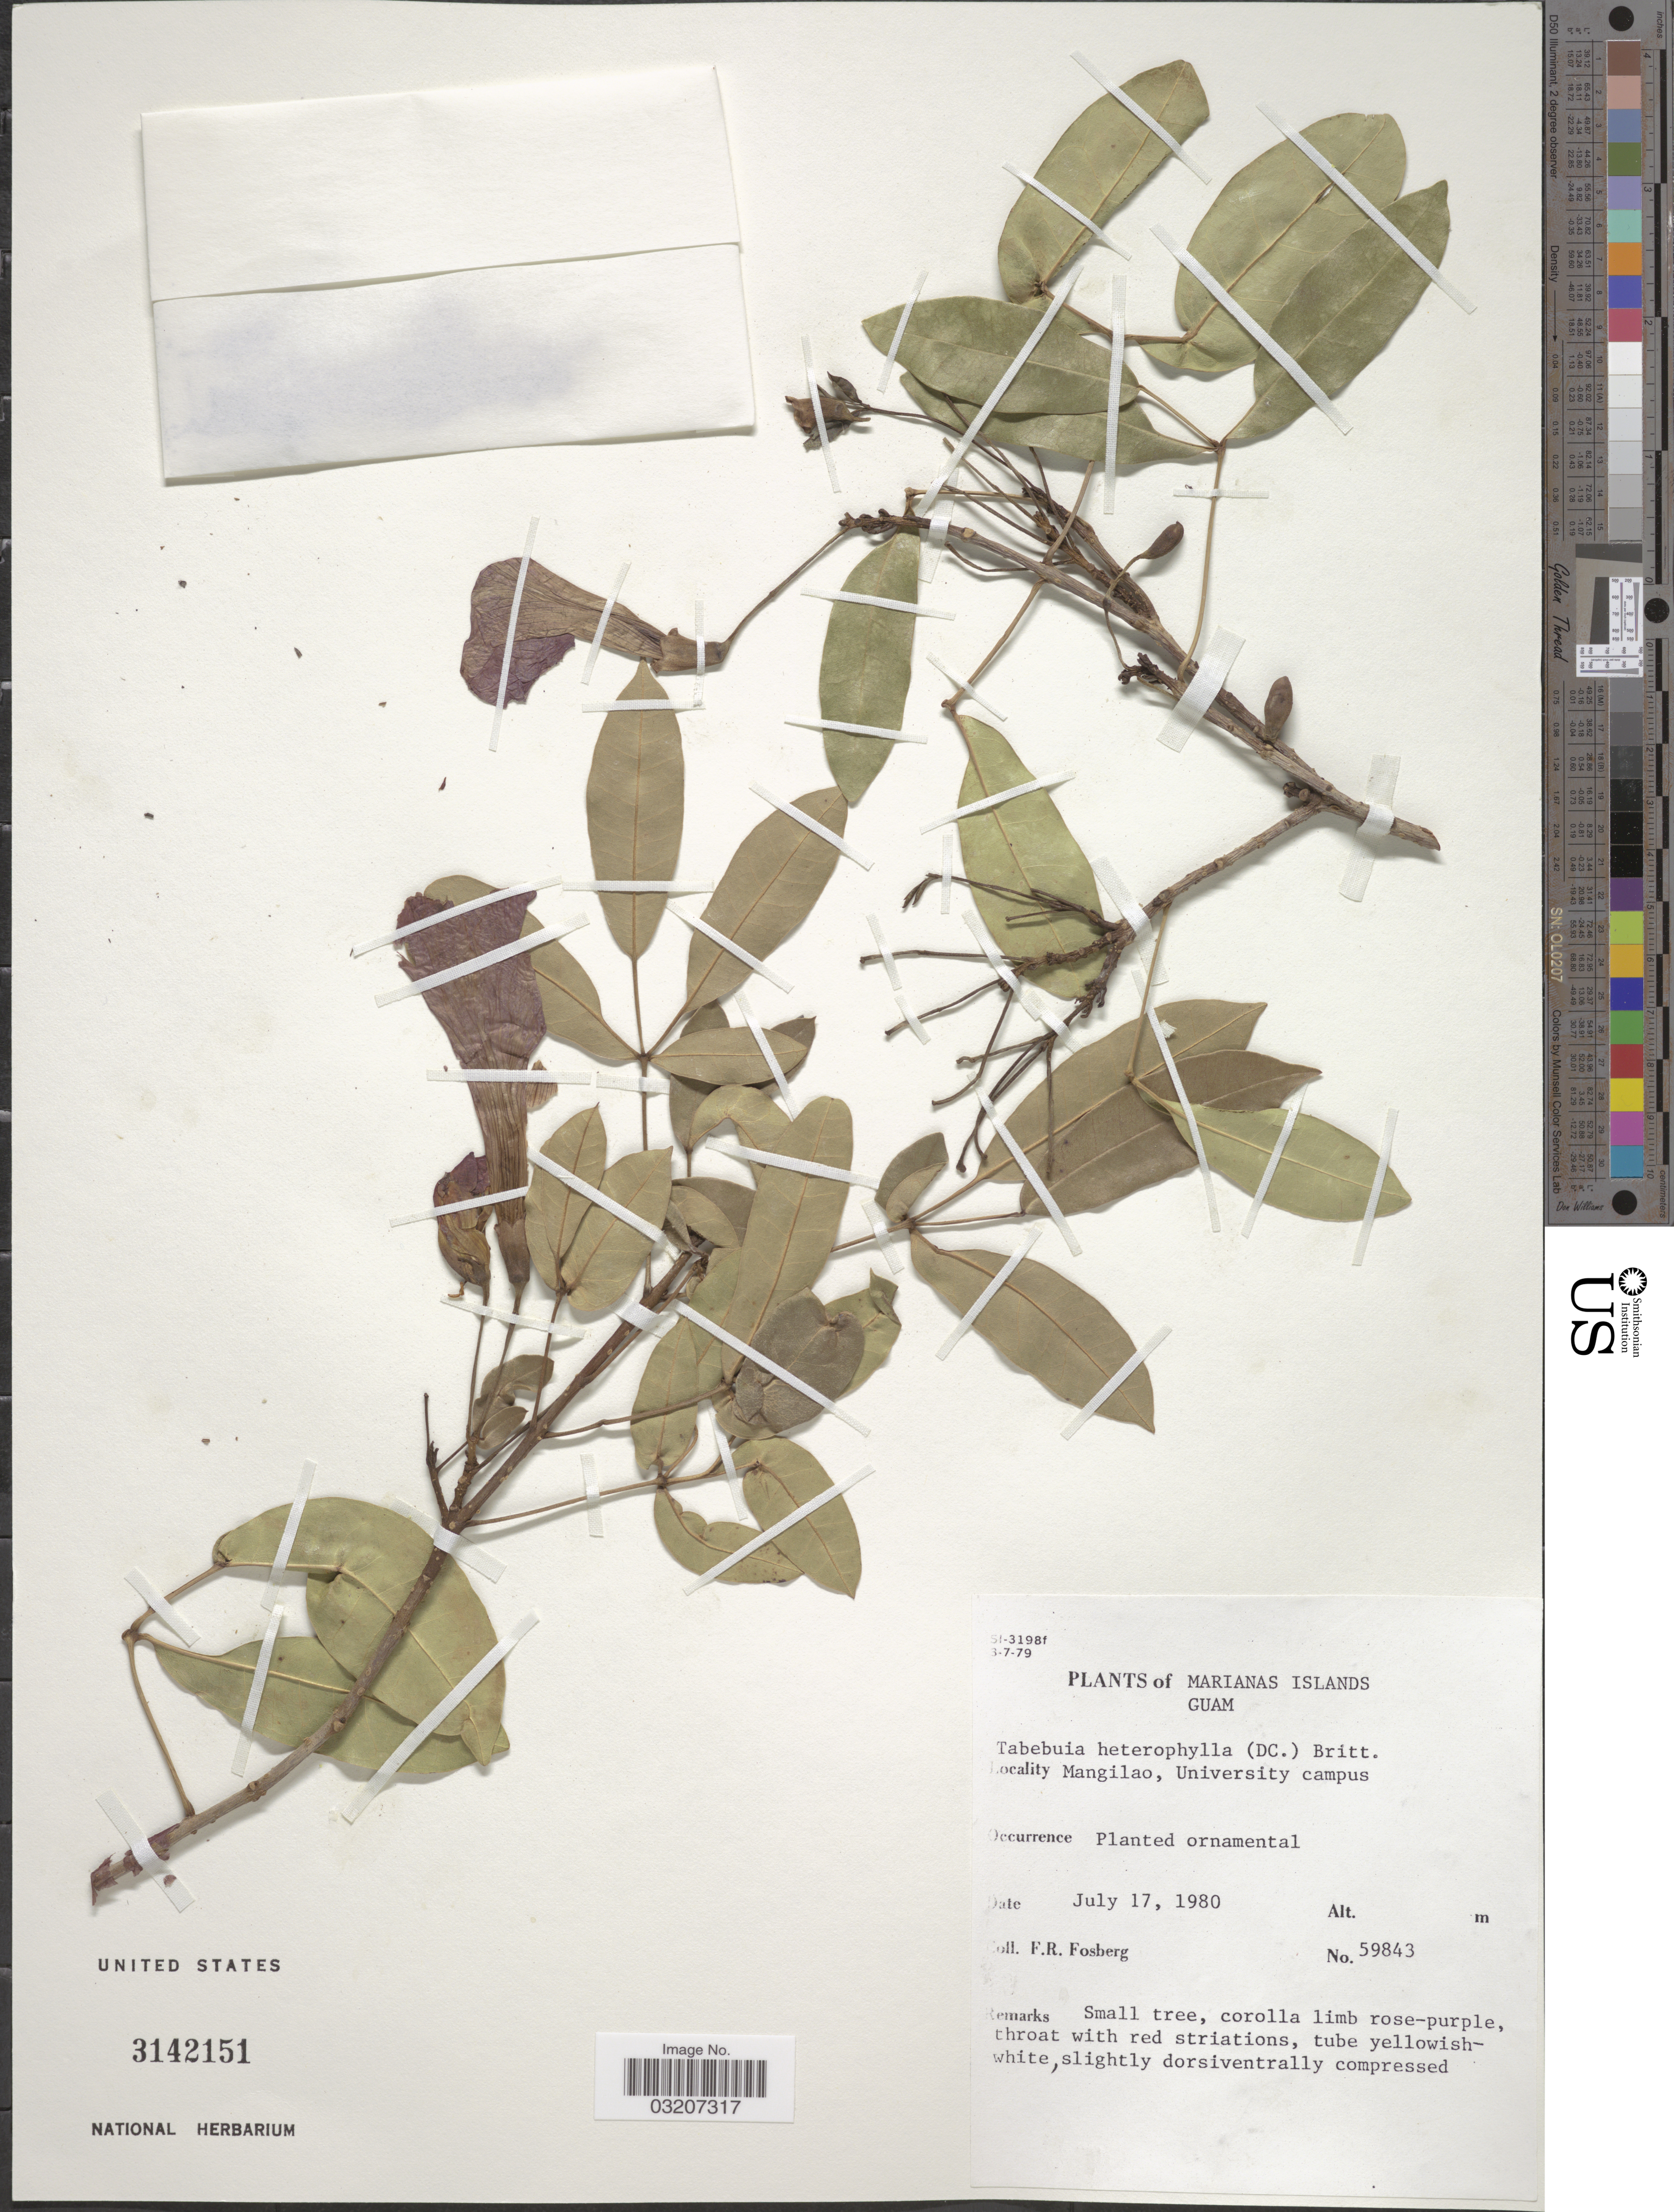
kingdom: Plantae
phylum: Tracheophyta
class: Magnoliopsida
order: Lamiales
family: Bignoniaceae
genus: Tabebuia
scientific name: Tabebuia heterophylla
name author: (DC.) Britton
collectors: F. R. Fosberg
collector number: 59843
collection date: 1980-07-17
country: Guam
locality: Marianas Islands, Mangilao, University campus.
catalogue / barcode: US 3142151